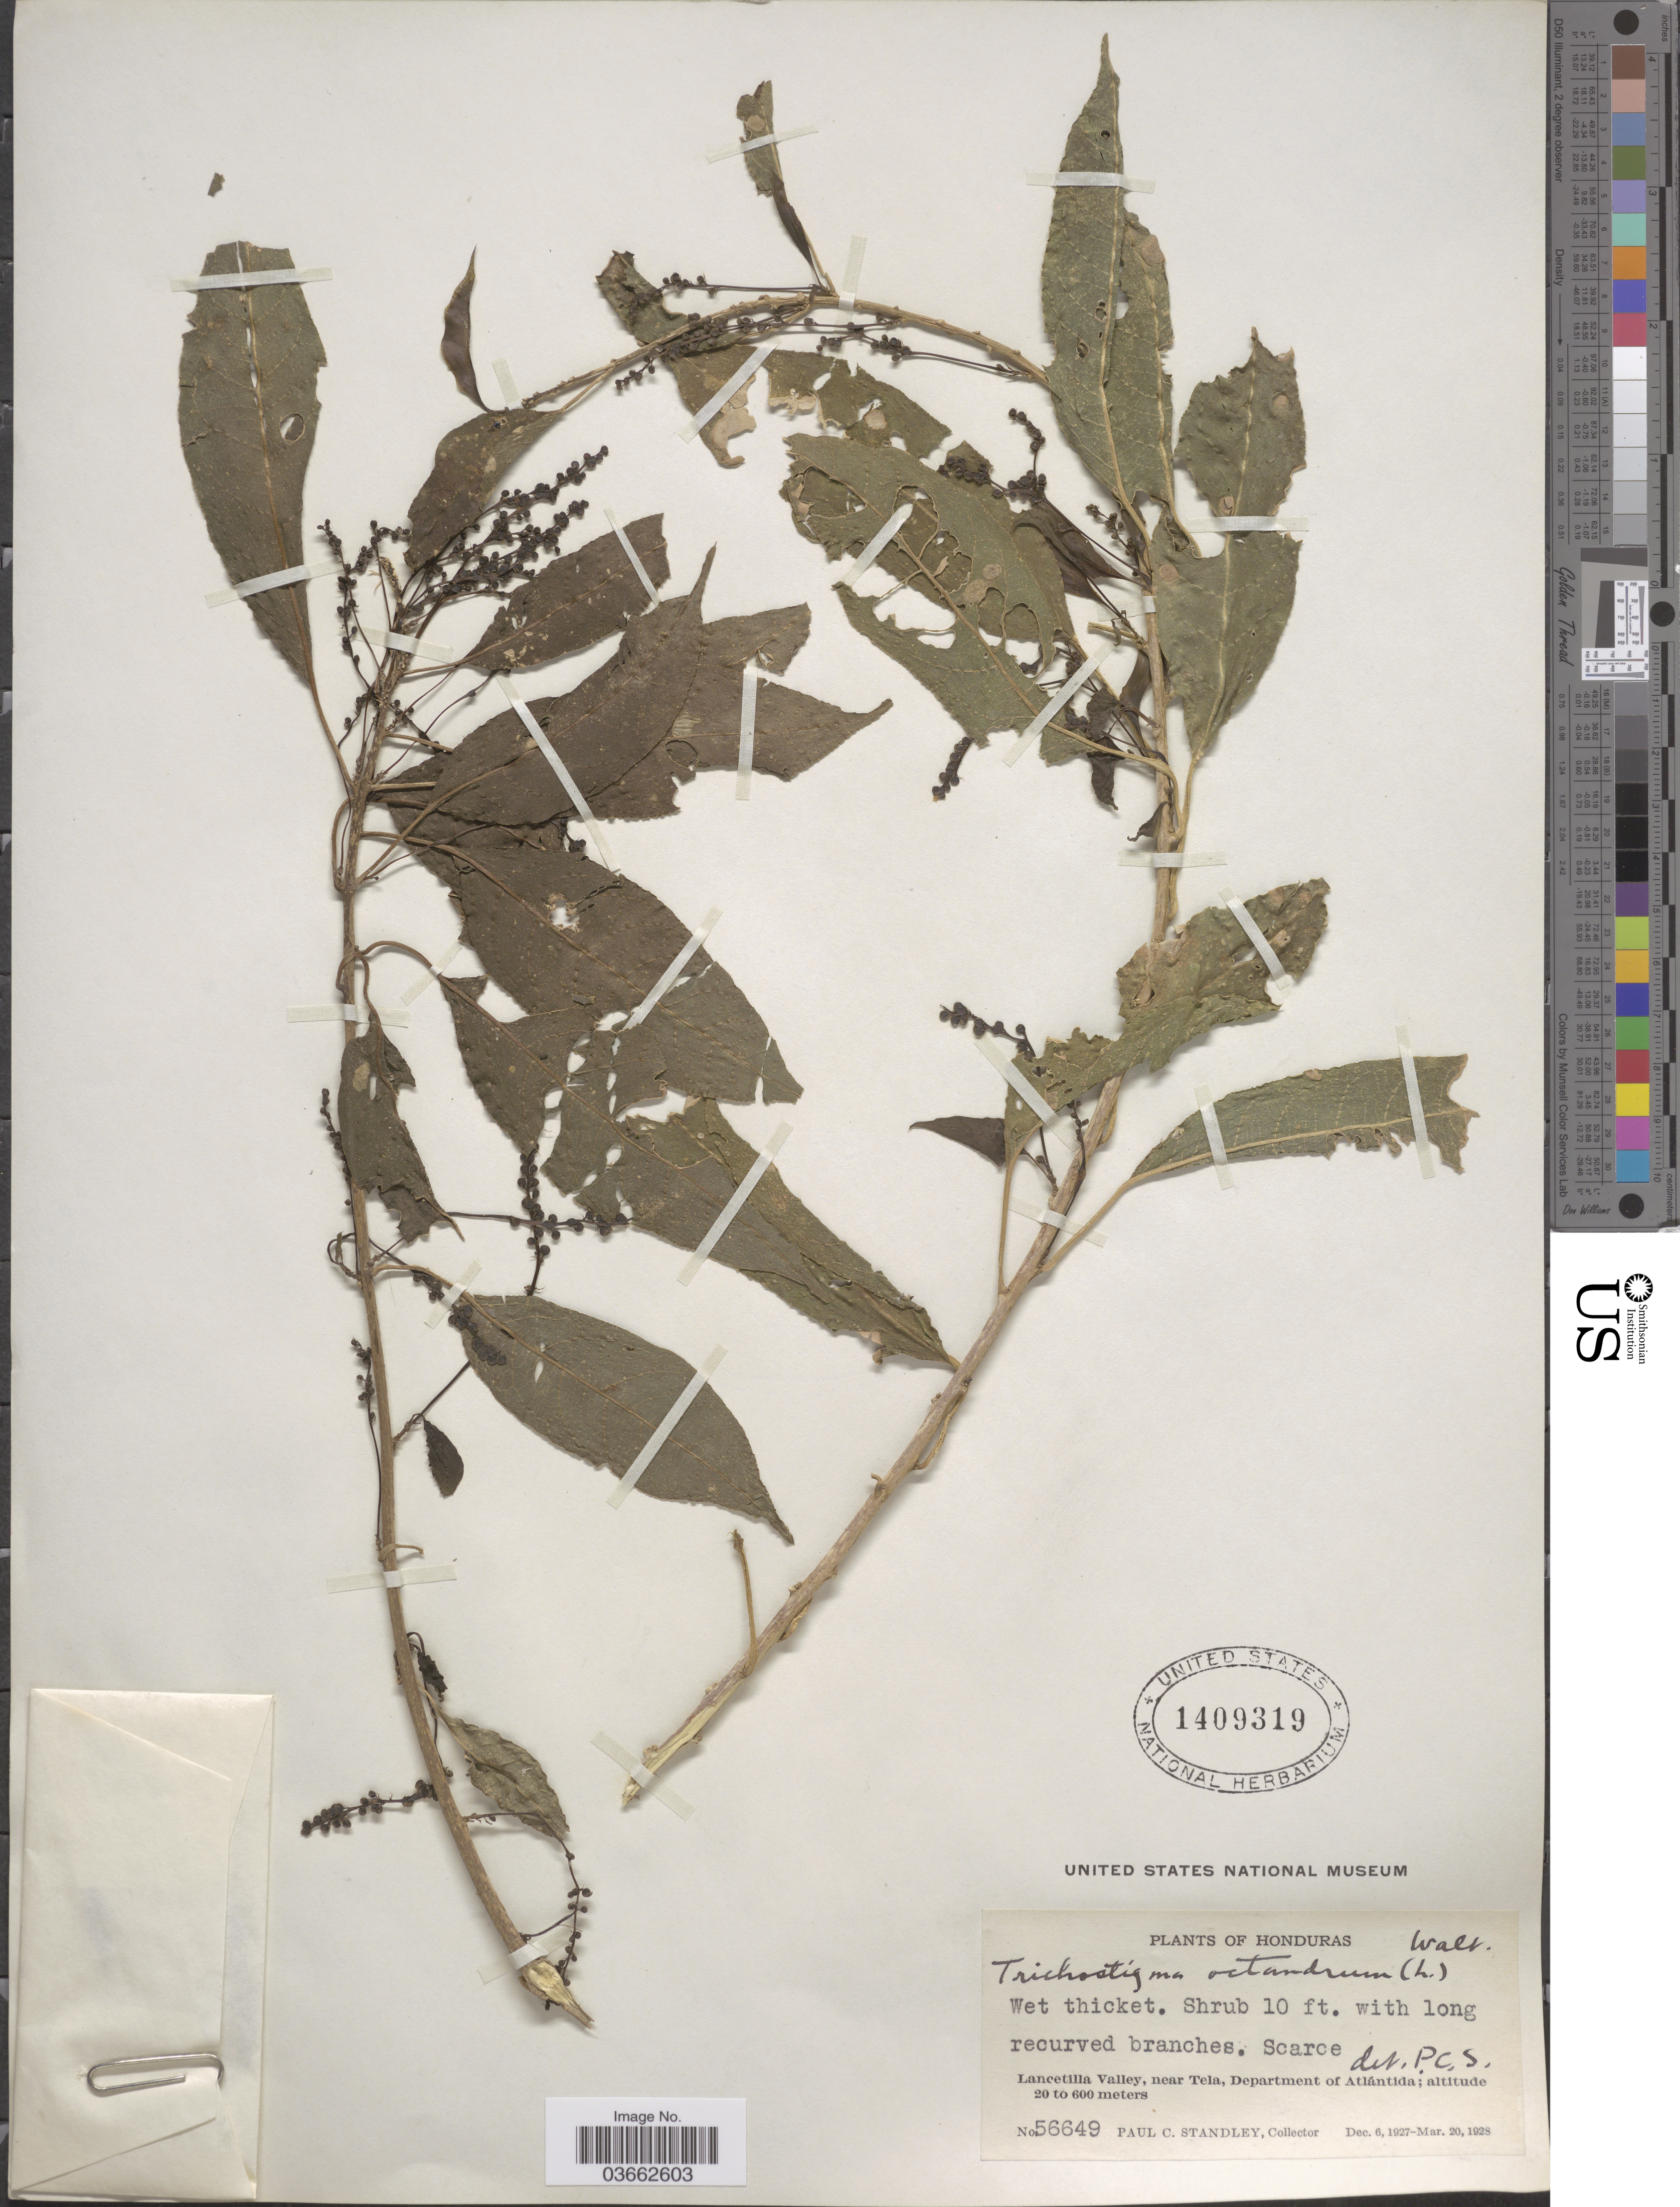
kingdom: Plantae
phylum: Tracheophyta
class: Magnoliopsida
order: Caryophyllales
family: Phytolaccaceae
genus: Trichostigma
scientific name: Trichostigma octandrum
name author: (L.) H. Walter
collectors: P. C. Standley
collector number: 56649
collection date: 1927-12-06/1928-03-20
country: Honduras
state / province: Atlántida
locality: Lancetilla Valley, near Tela, Department of Atlántida.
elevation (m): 20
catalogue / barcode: US 1409319